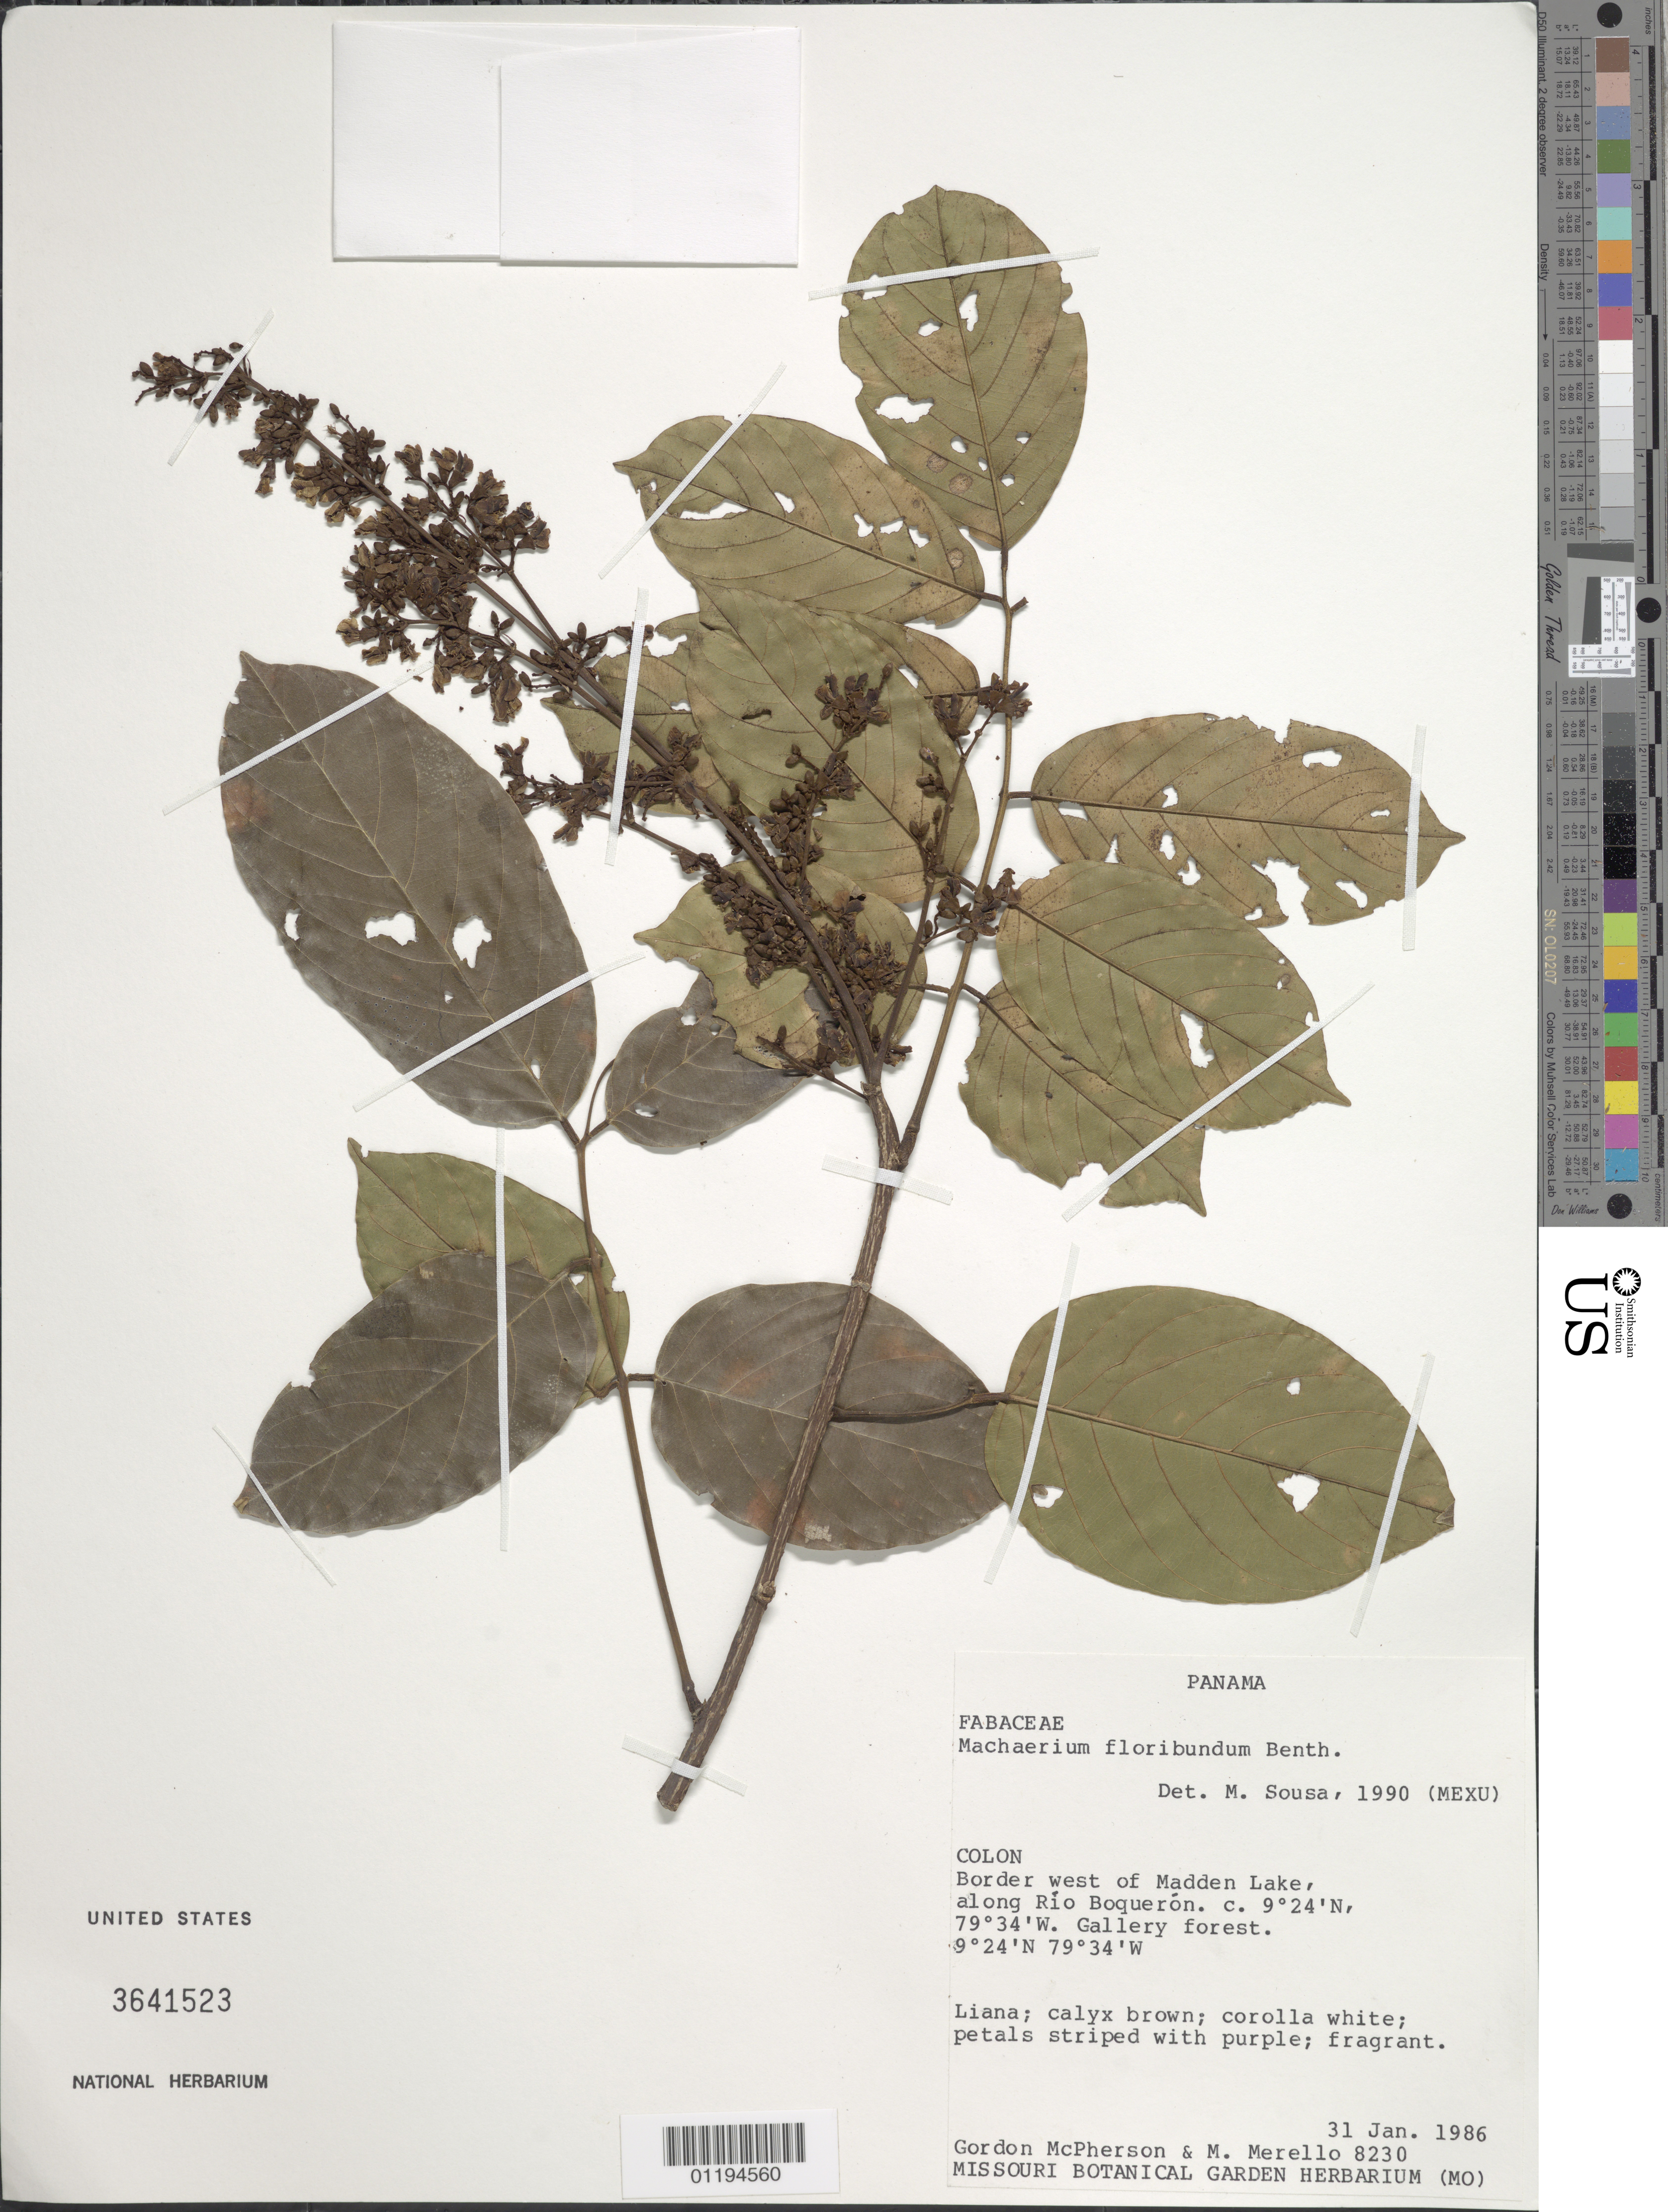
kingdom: Plantae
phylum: Tracheophyta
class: Magnoliopsida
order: Fabales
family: Fabaceae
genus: Machaerium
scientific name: Machaerium floribundum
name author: Benth.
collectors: G. D. McPherson & M. Merello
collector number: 8230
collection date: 1986-01-31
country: Panama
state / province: Colón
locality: W of Madden Lake along Rio Boqueron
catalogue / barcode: US 3641523